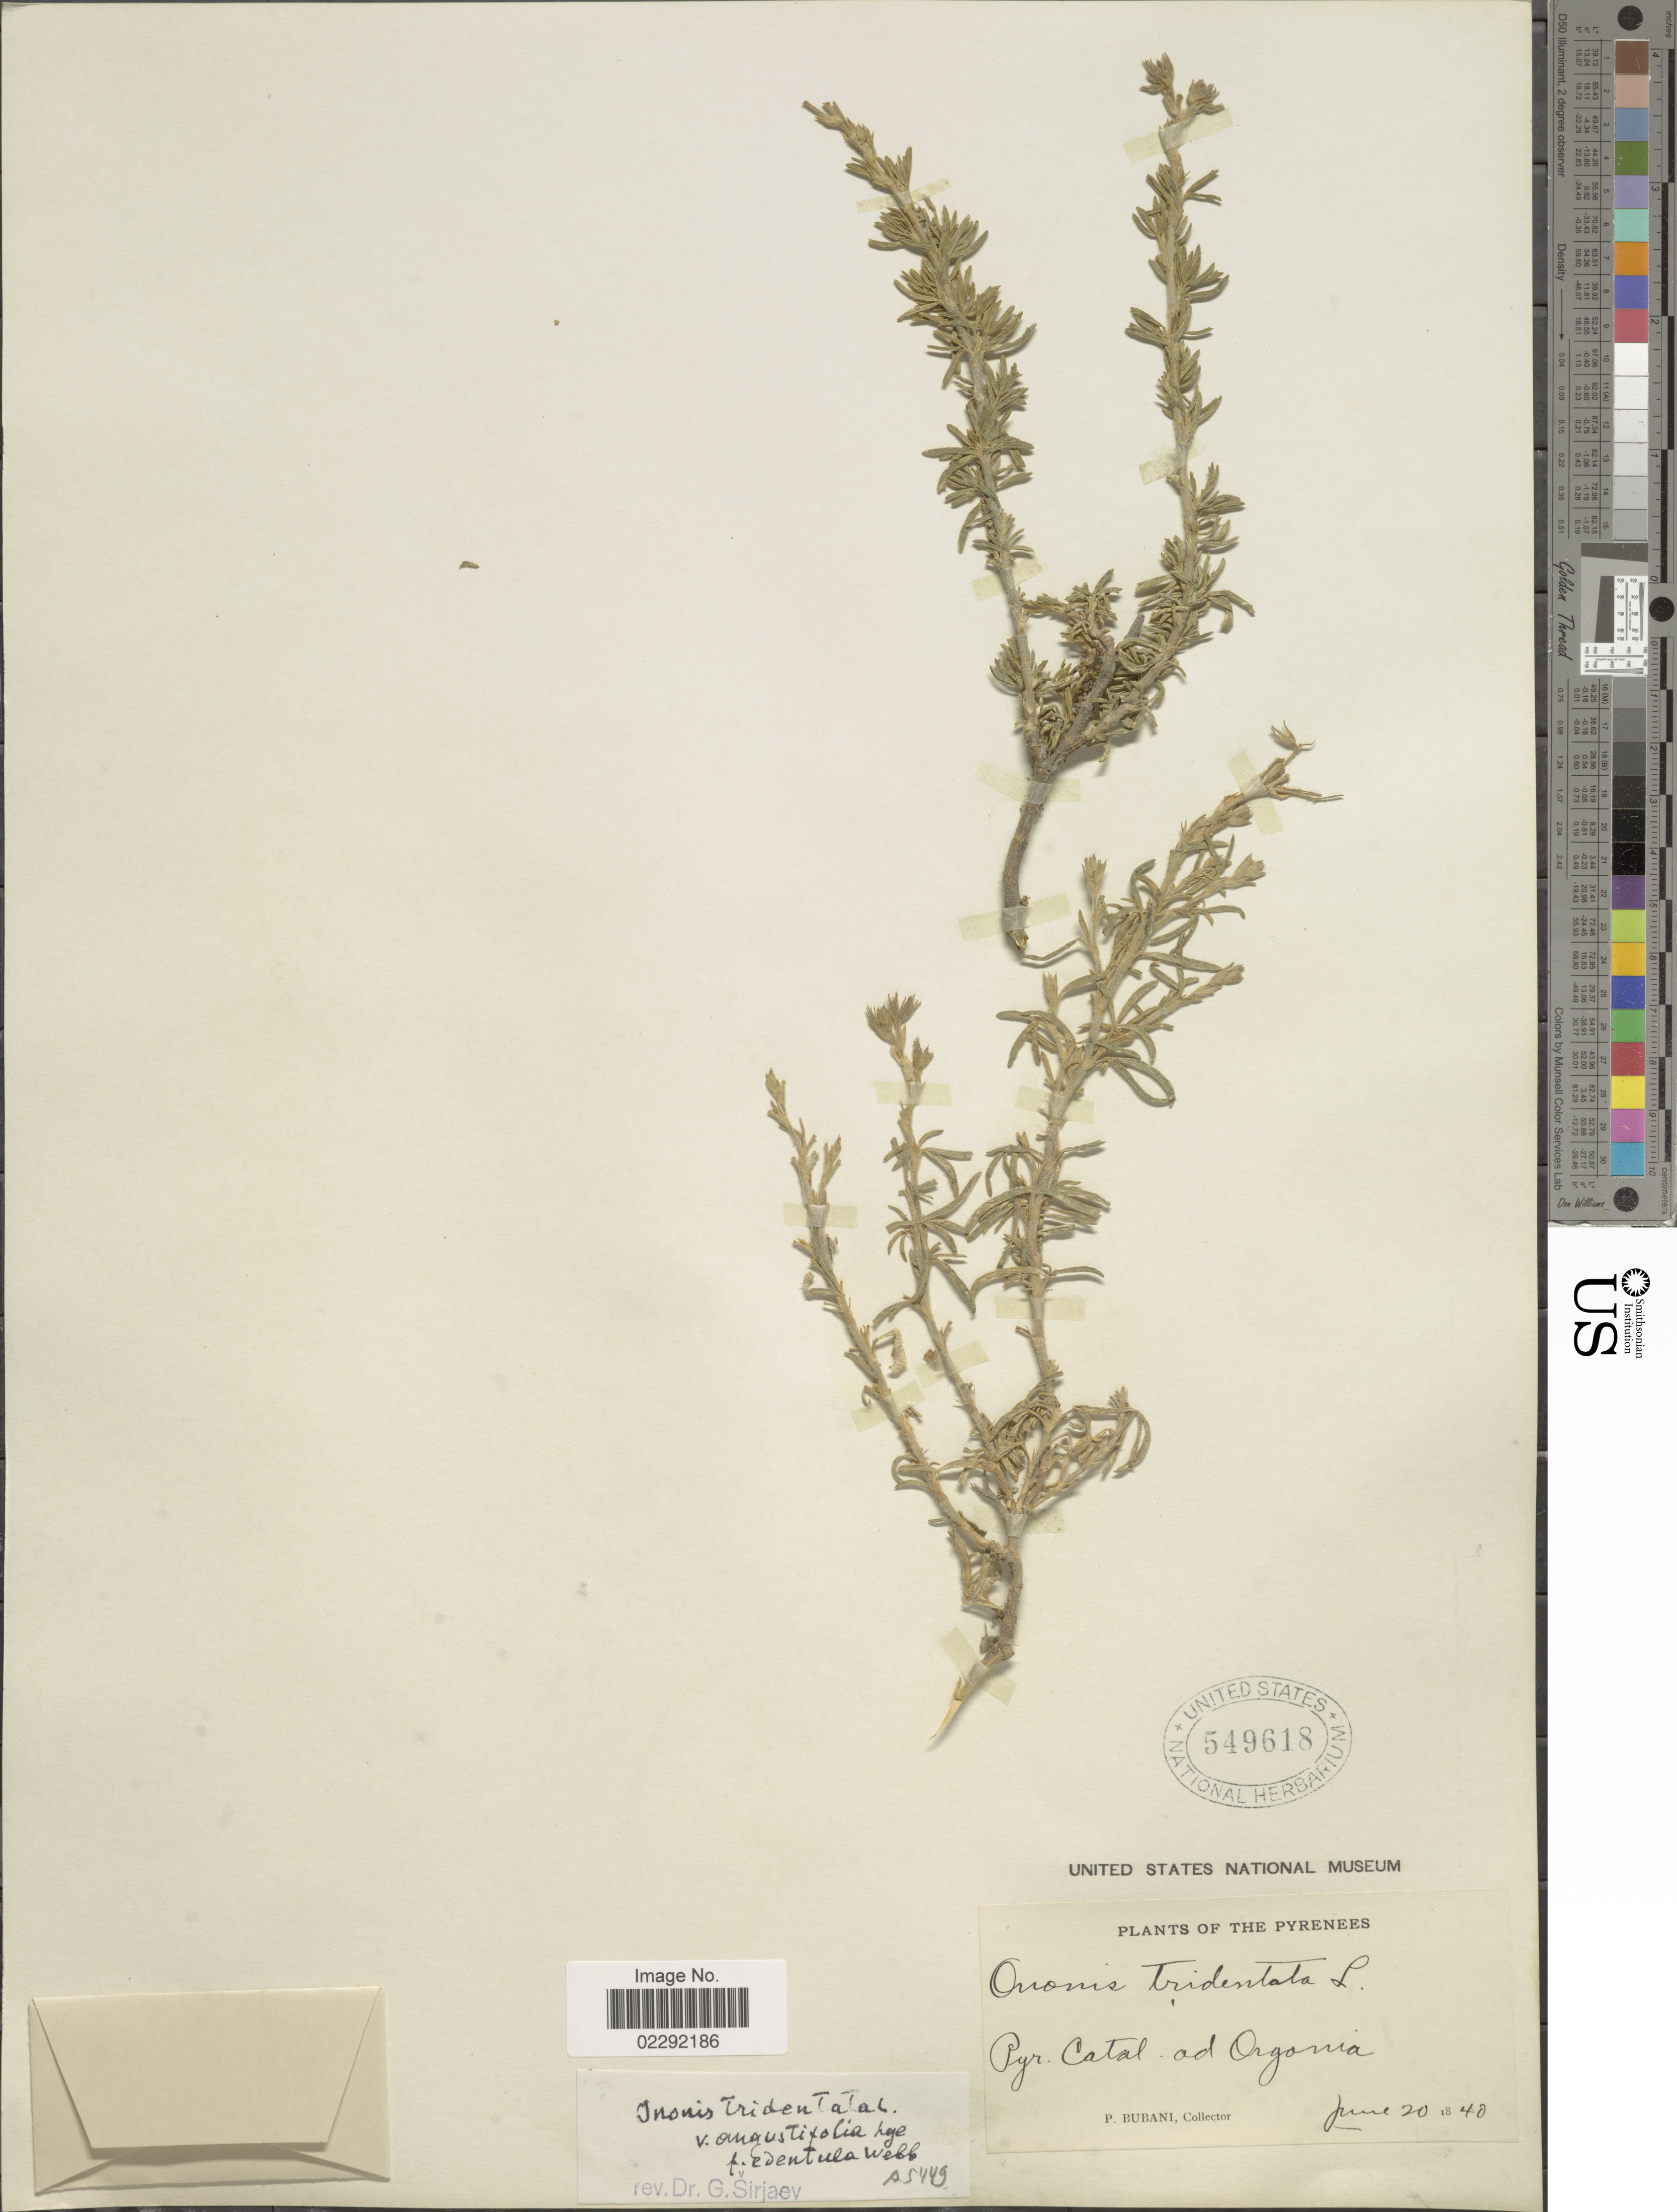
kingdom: Plantae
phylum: Tracheophyta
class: Magnoliopsida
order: Fabales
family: Fabaceae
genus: Ononis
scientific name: Ononis tridentata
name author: L.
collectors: P. Bubani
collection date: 1840-06-20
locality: The Pyrenees, Pyr. Catal. ad Orgonia.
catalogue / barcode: US 549618